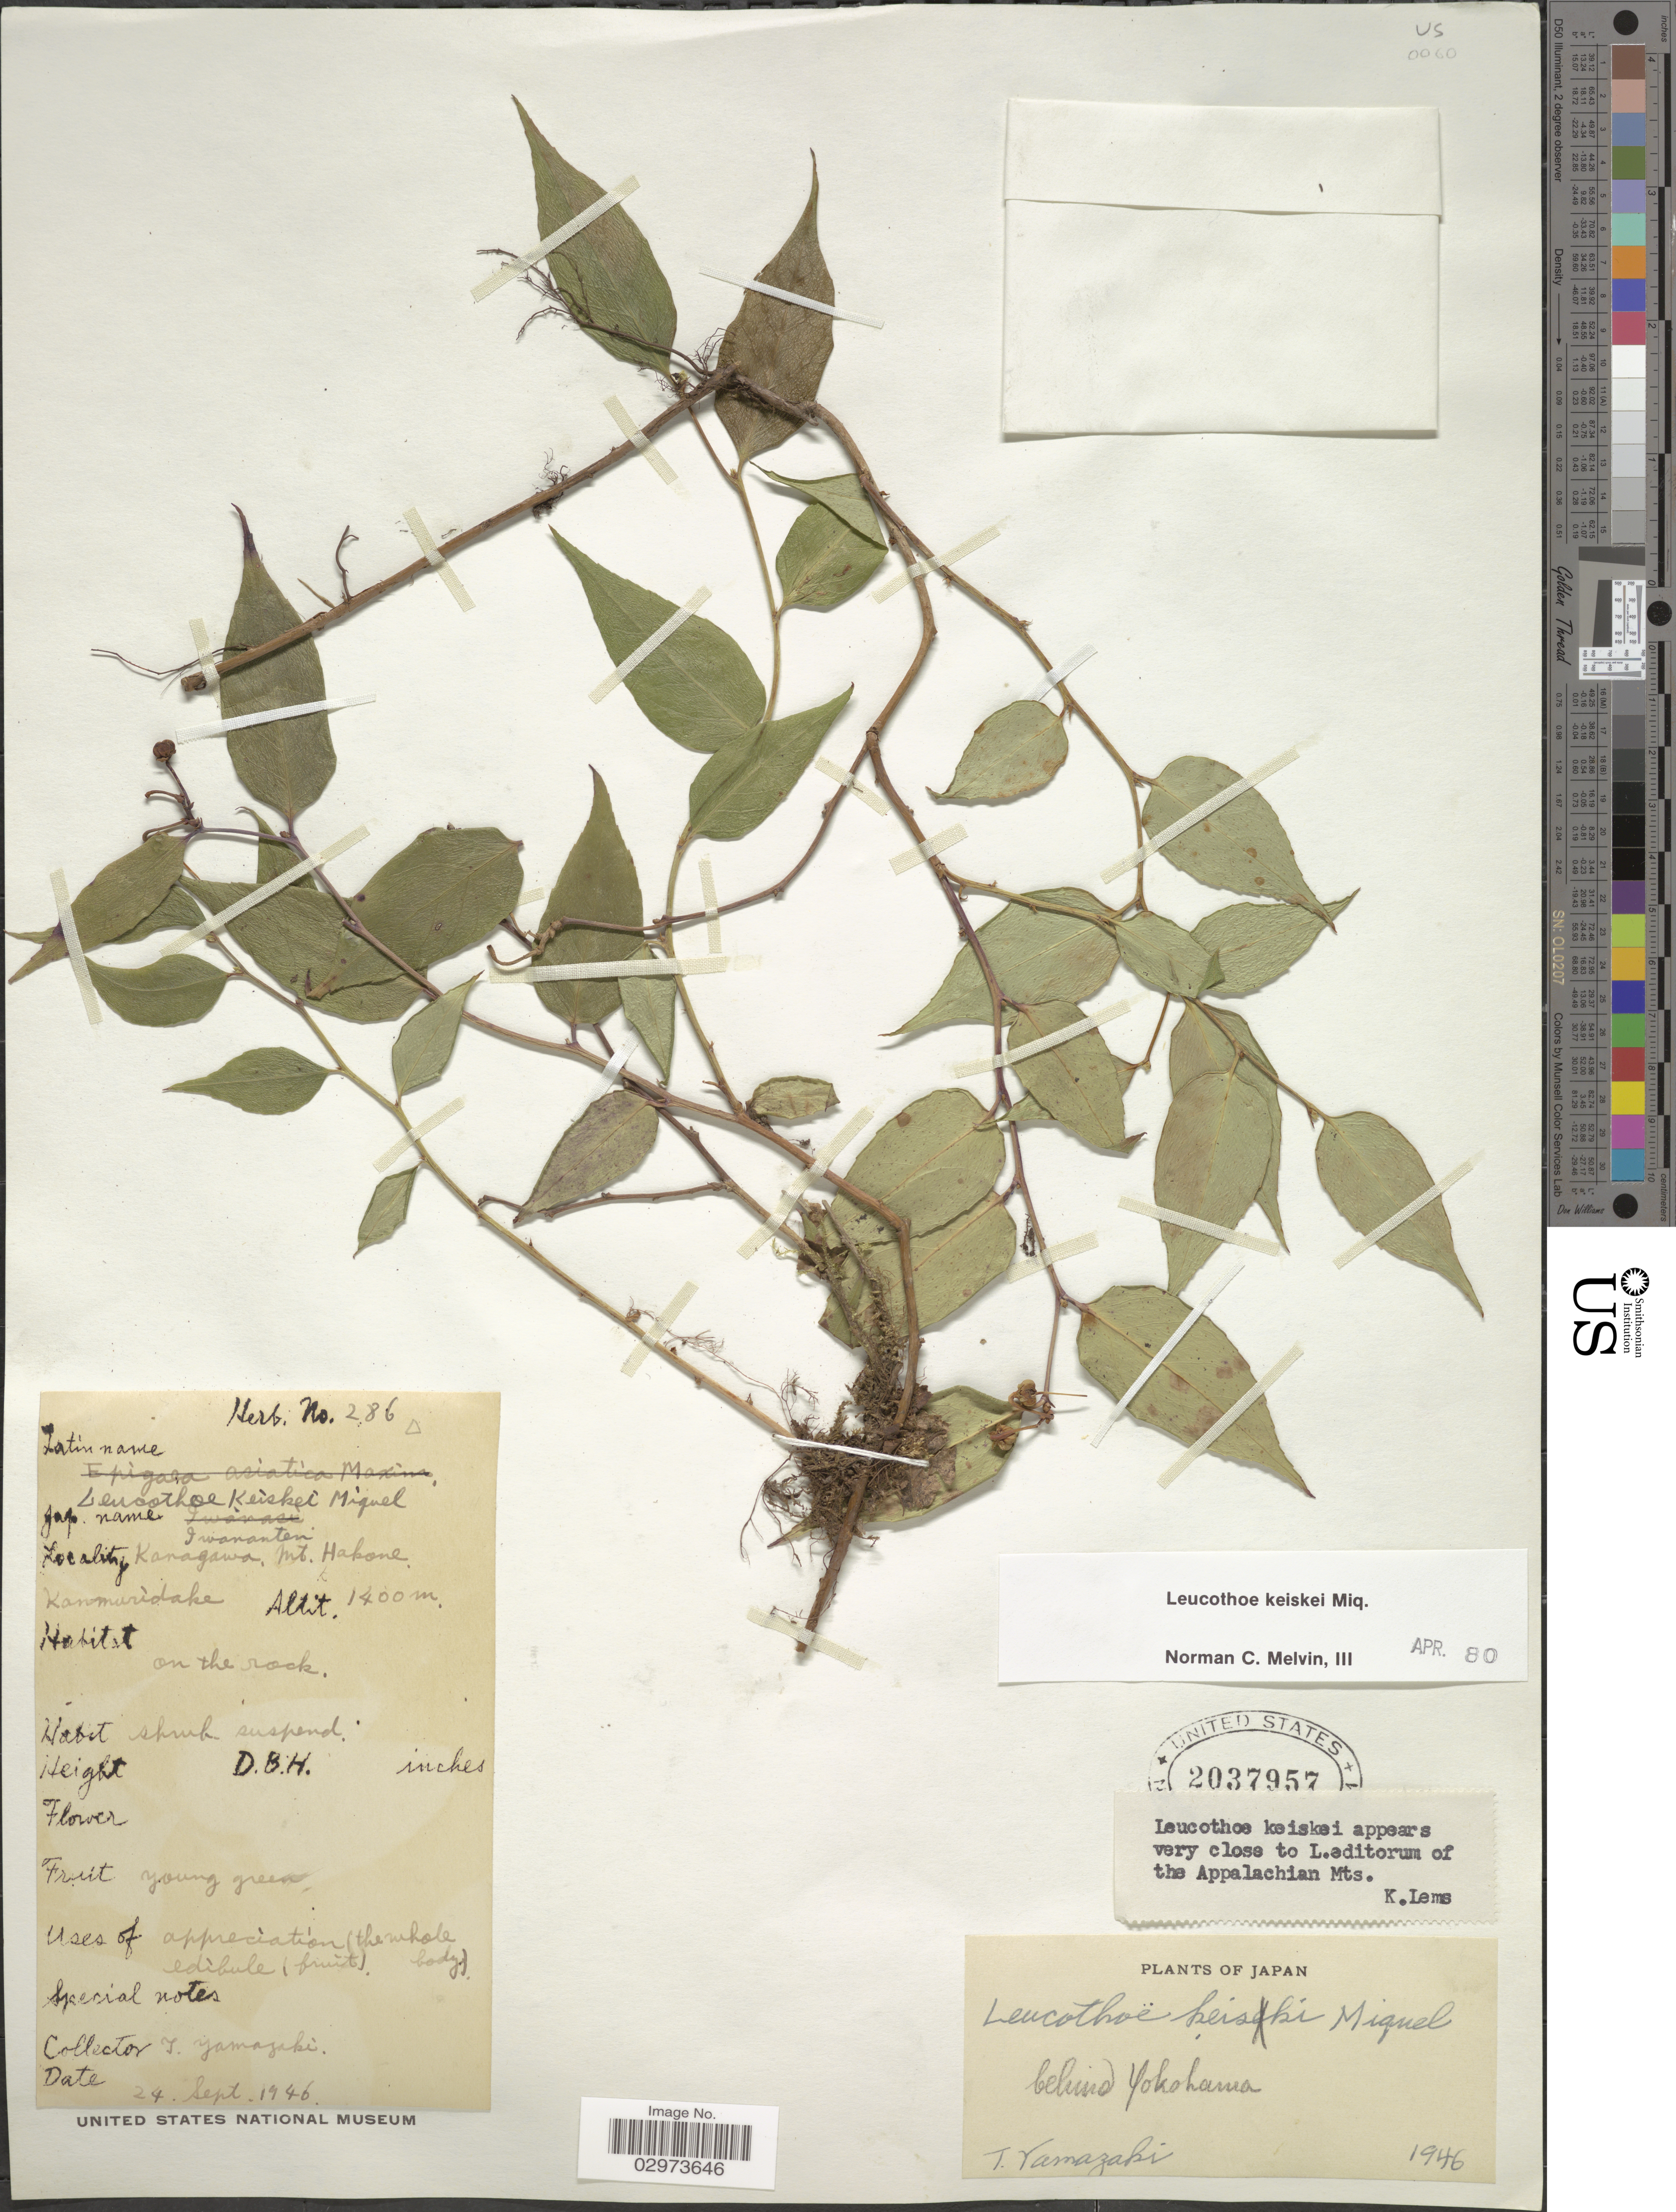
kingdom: Plantae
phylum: Tracheophyta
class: Magnoliopsida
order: Ericales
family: Ericaceae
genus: Leucothoe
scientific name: Leucothoë keiskei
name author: Miq.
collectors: T. Yamazaki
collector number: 286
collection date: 1946-09-24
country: Japan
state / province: Kanagawa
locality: Mt. Hakone, Kanmurídake.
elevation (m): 1400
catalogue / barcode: US 2037957